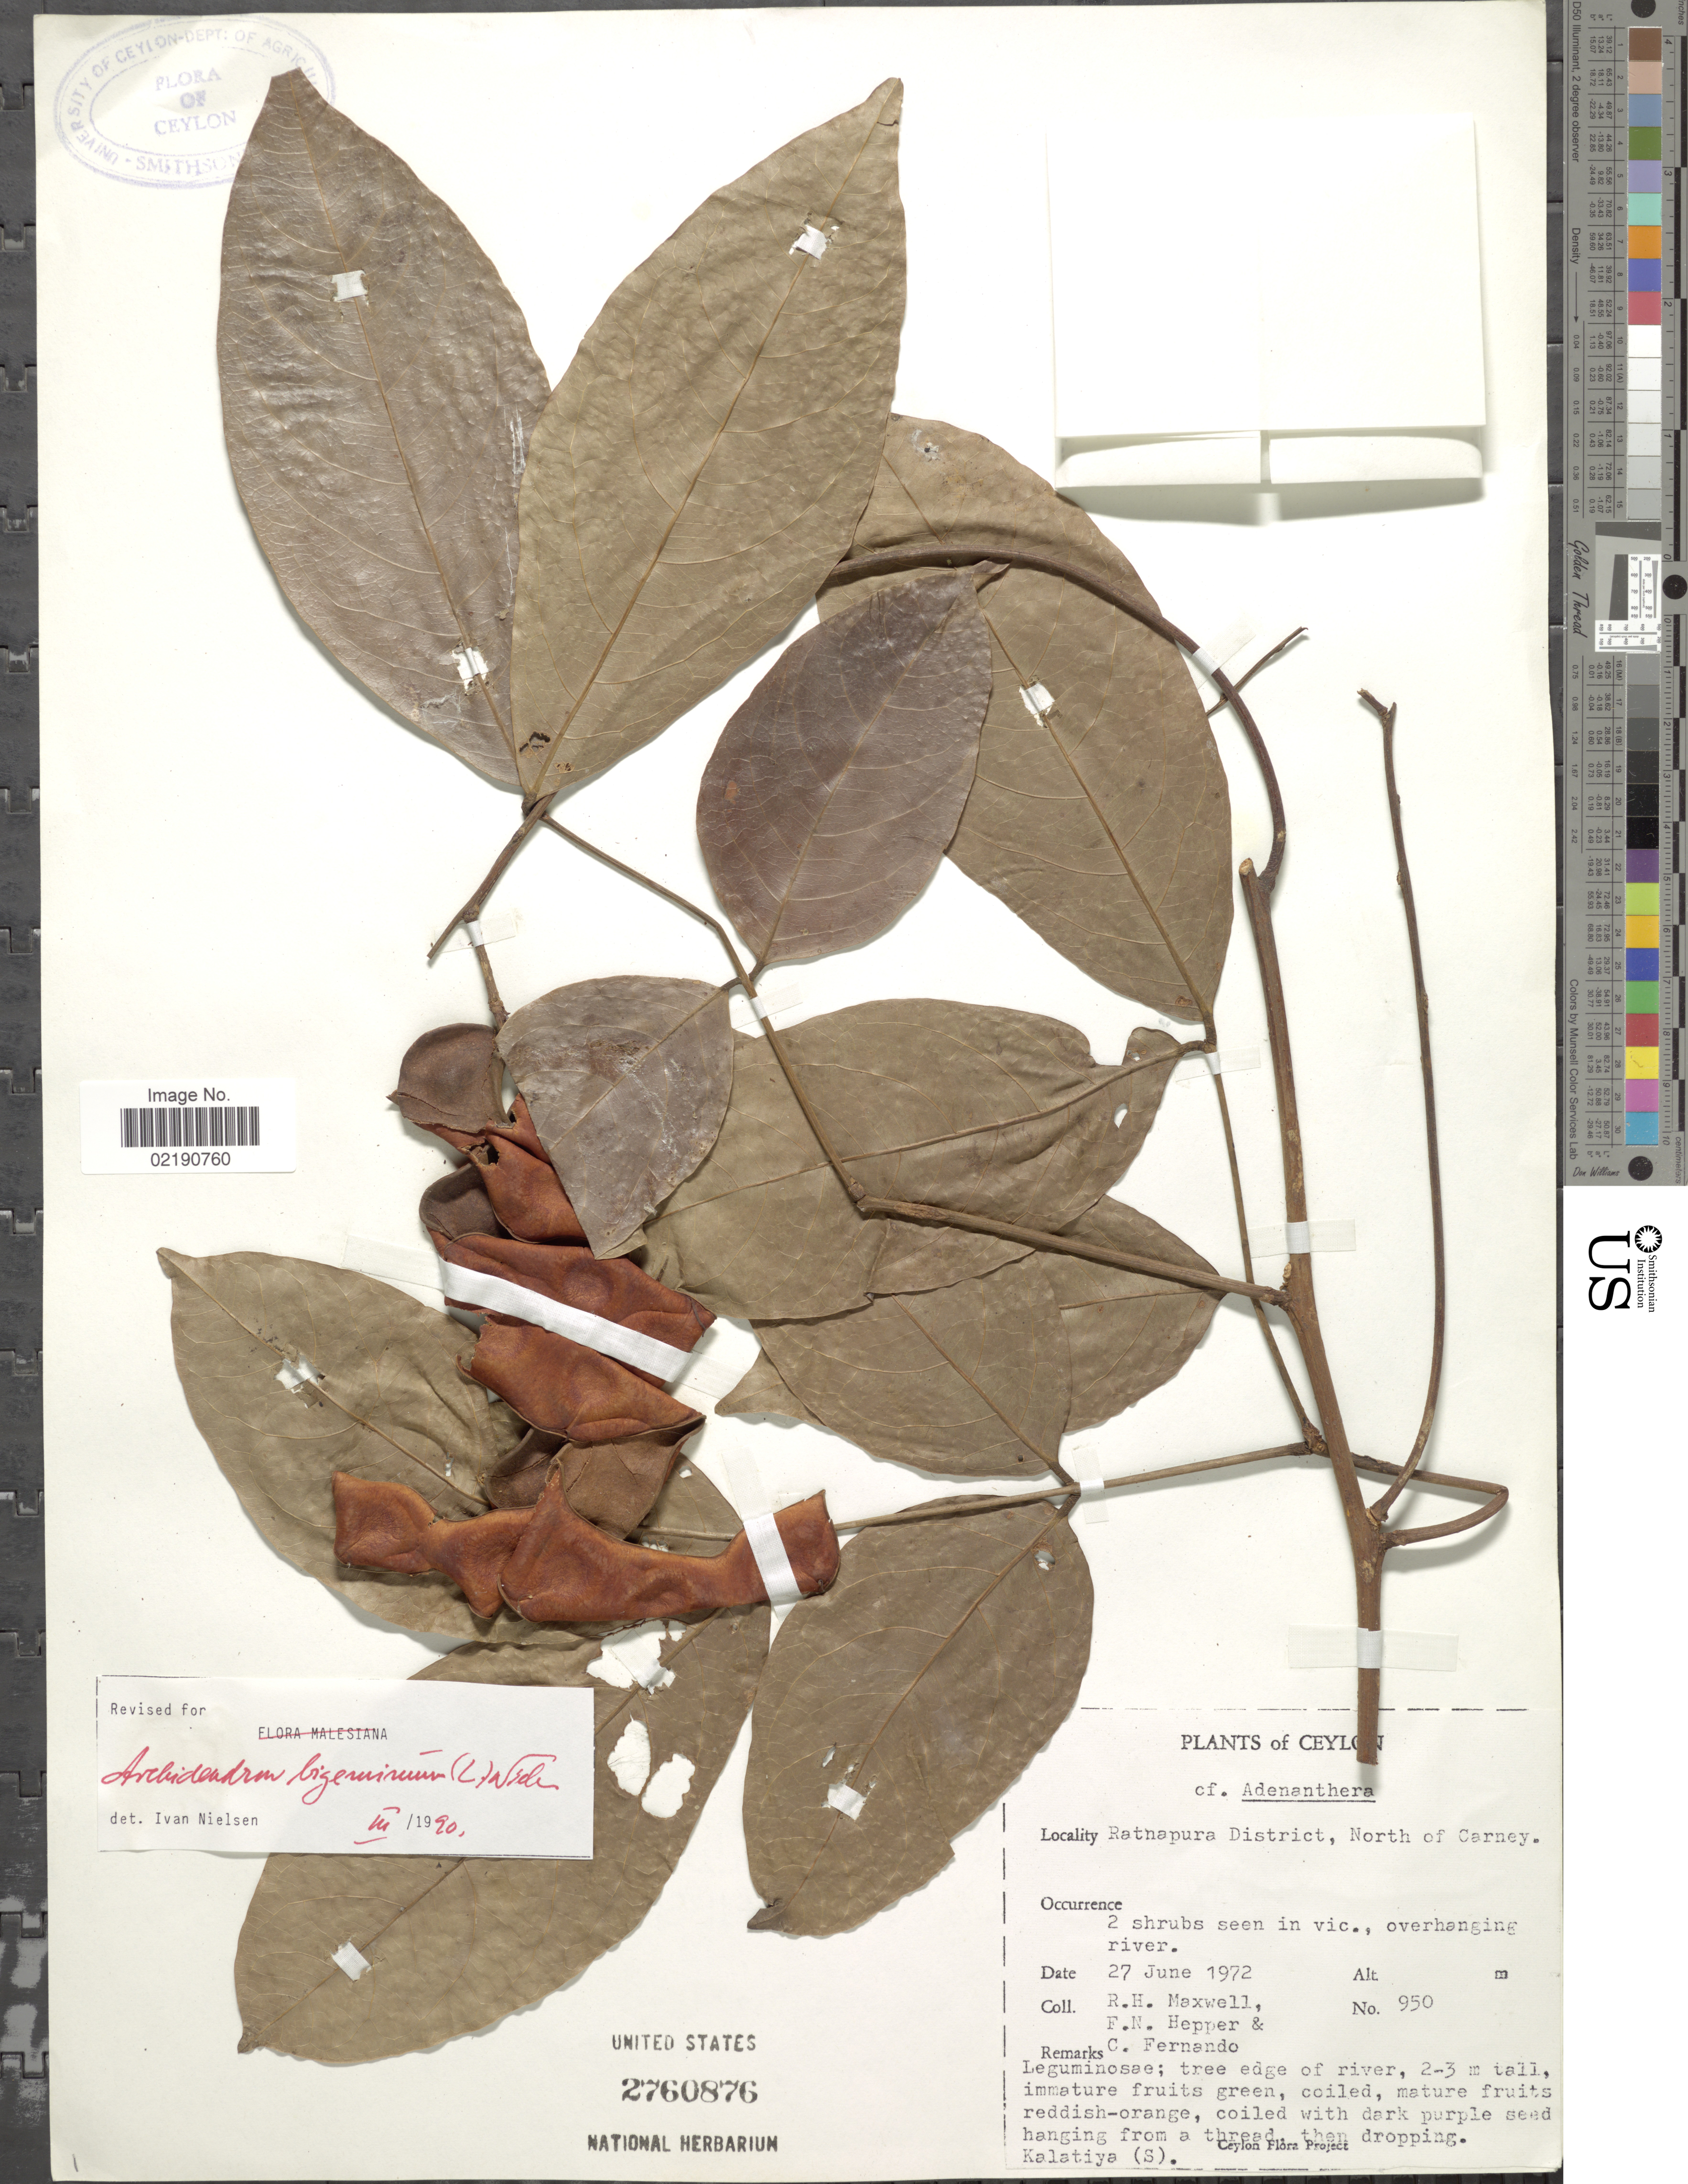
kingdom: Plantae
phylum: Tracheophyta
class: Magnoliopsida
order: Fabales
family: Fabaceae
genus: Archidendron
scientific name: Archidendron bigeminum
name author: I.C. Nielsen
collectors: R. Maxwell, F. Hepper & C. Fernando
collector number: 950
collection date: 1972-06-27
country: Sri Lanka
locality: Ceylon, Ratnapura District, North of Carney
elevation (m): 950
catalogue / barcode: US 2760876